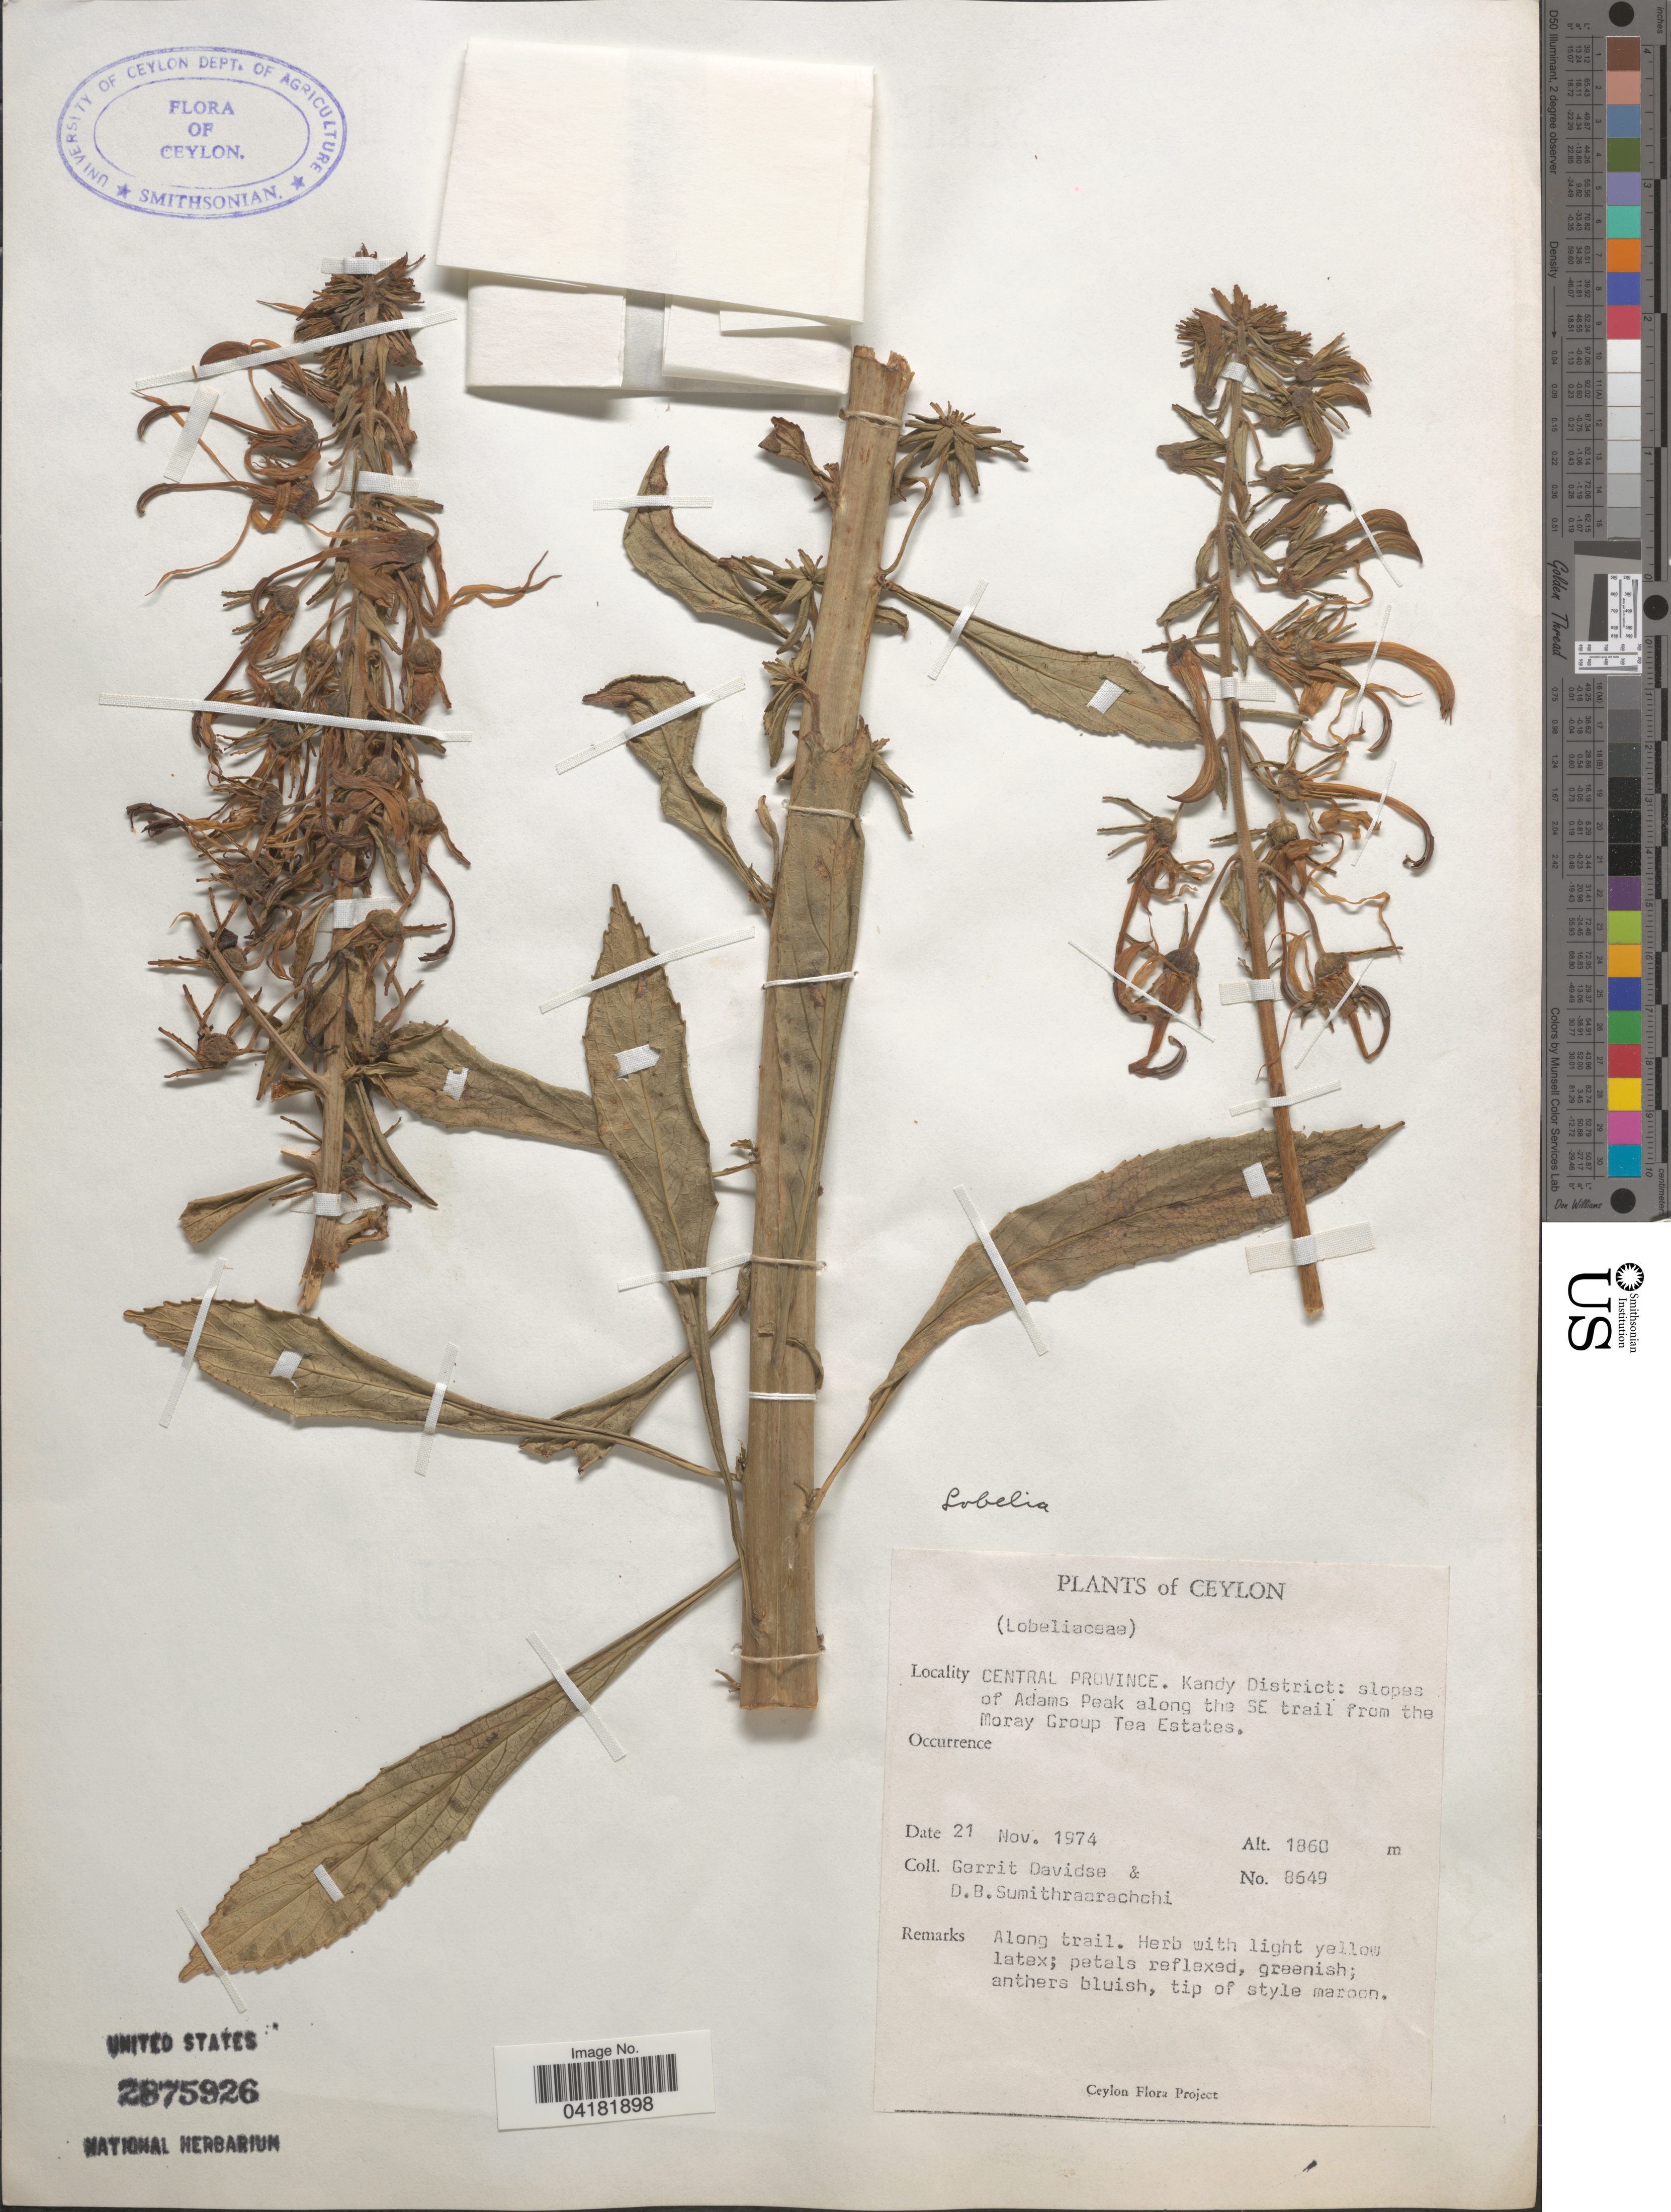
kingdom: Plantae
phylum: Tracheophyta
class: Magnoliopsida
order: Asterales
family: Campanulaceae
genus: Lobelia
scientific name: Lobelia sp.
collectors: G. Davidse & D. B. Sumithraarachchi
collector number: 8649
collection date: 1974-11-21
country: Sri Lanka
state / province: Central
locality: Ceylon. Kandy District: slopes of Adams Peak along the SE trail from the Moray Group Tea Estates.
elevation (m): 1860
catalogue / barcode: US 2875926